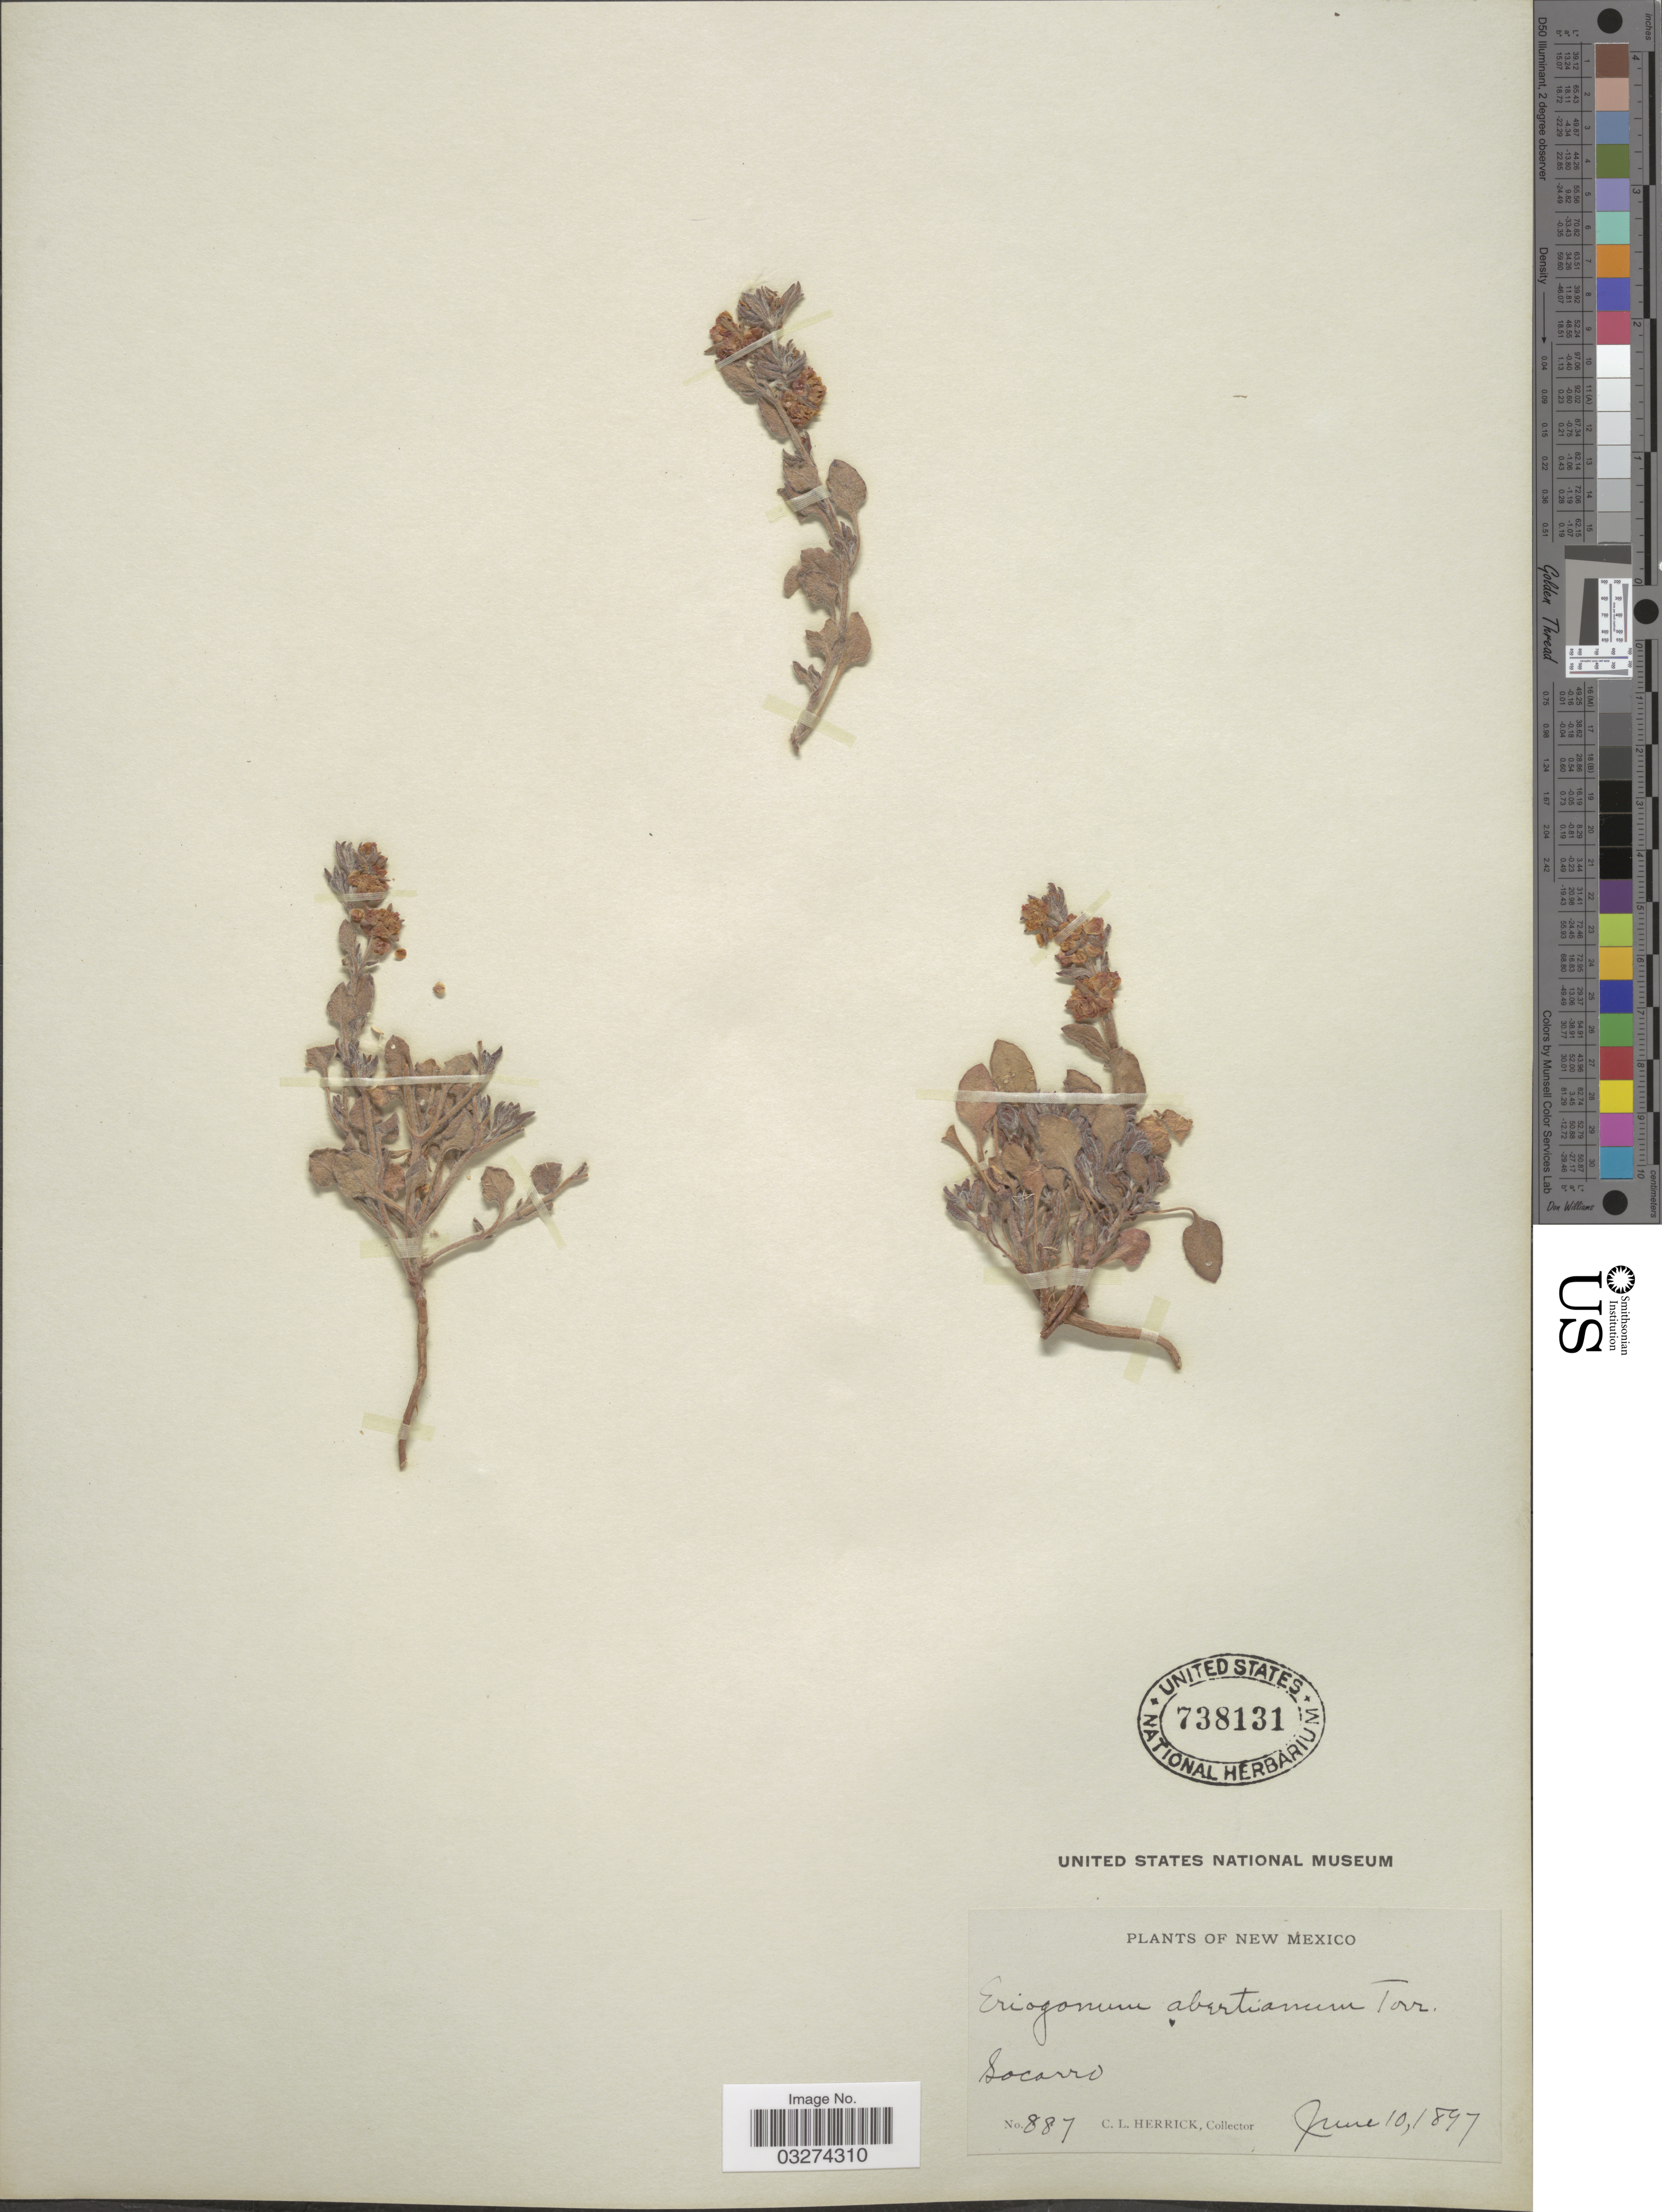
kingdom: Plantae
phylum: Tracheophyta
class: Magnoliopsida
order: Caryophyllales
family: Polygonaceae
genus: Eriogonum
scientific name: Eriogonum abertianum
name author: Torr.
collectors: C. Herrick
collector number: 887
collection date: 1897-06-10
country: United States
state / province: New Mexico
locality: Socorro.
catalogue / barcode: US 738131